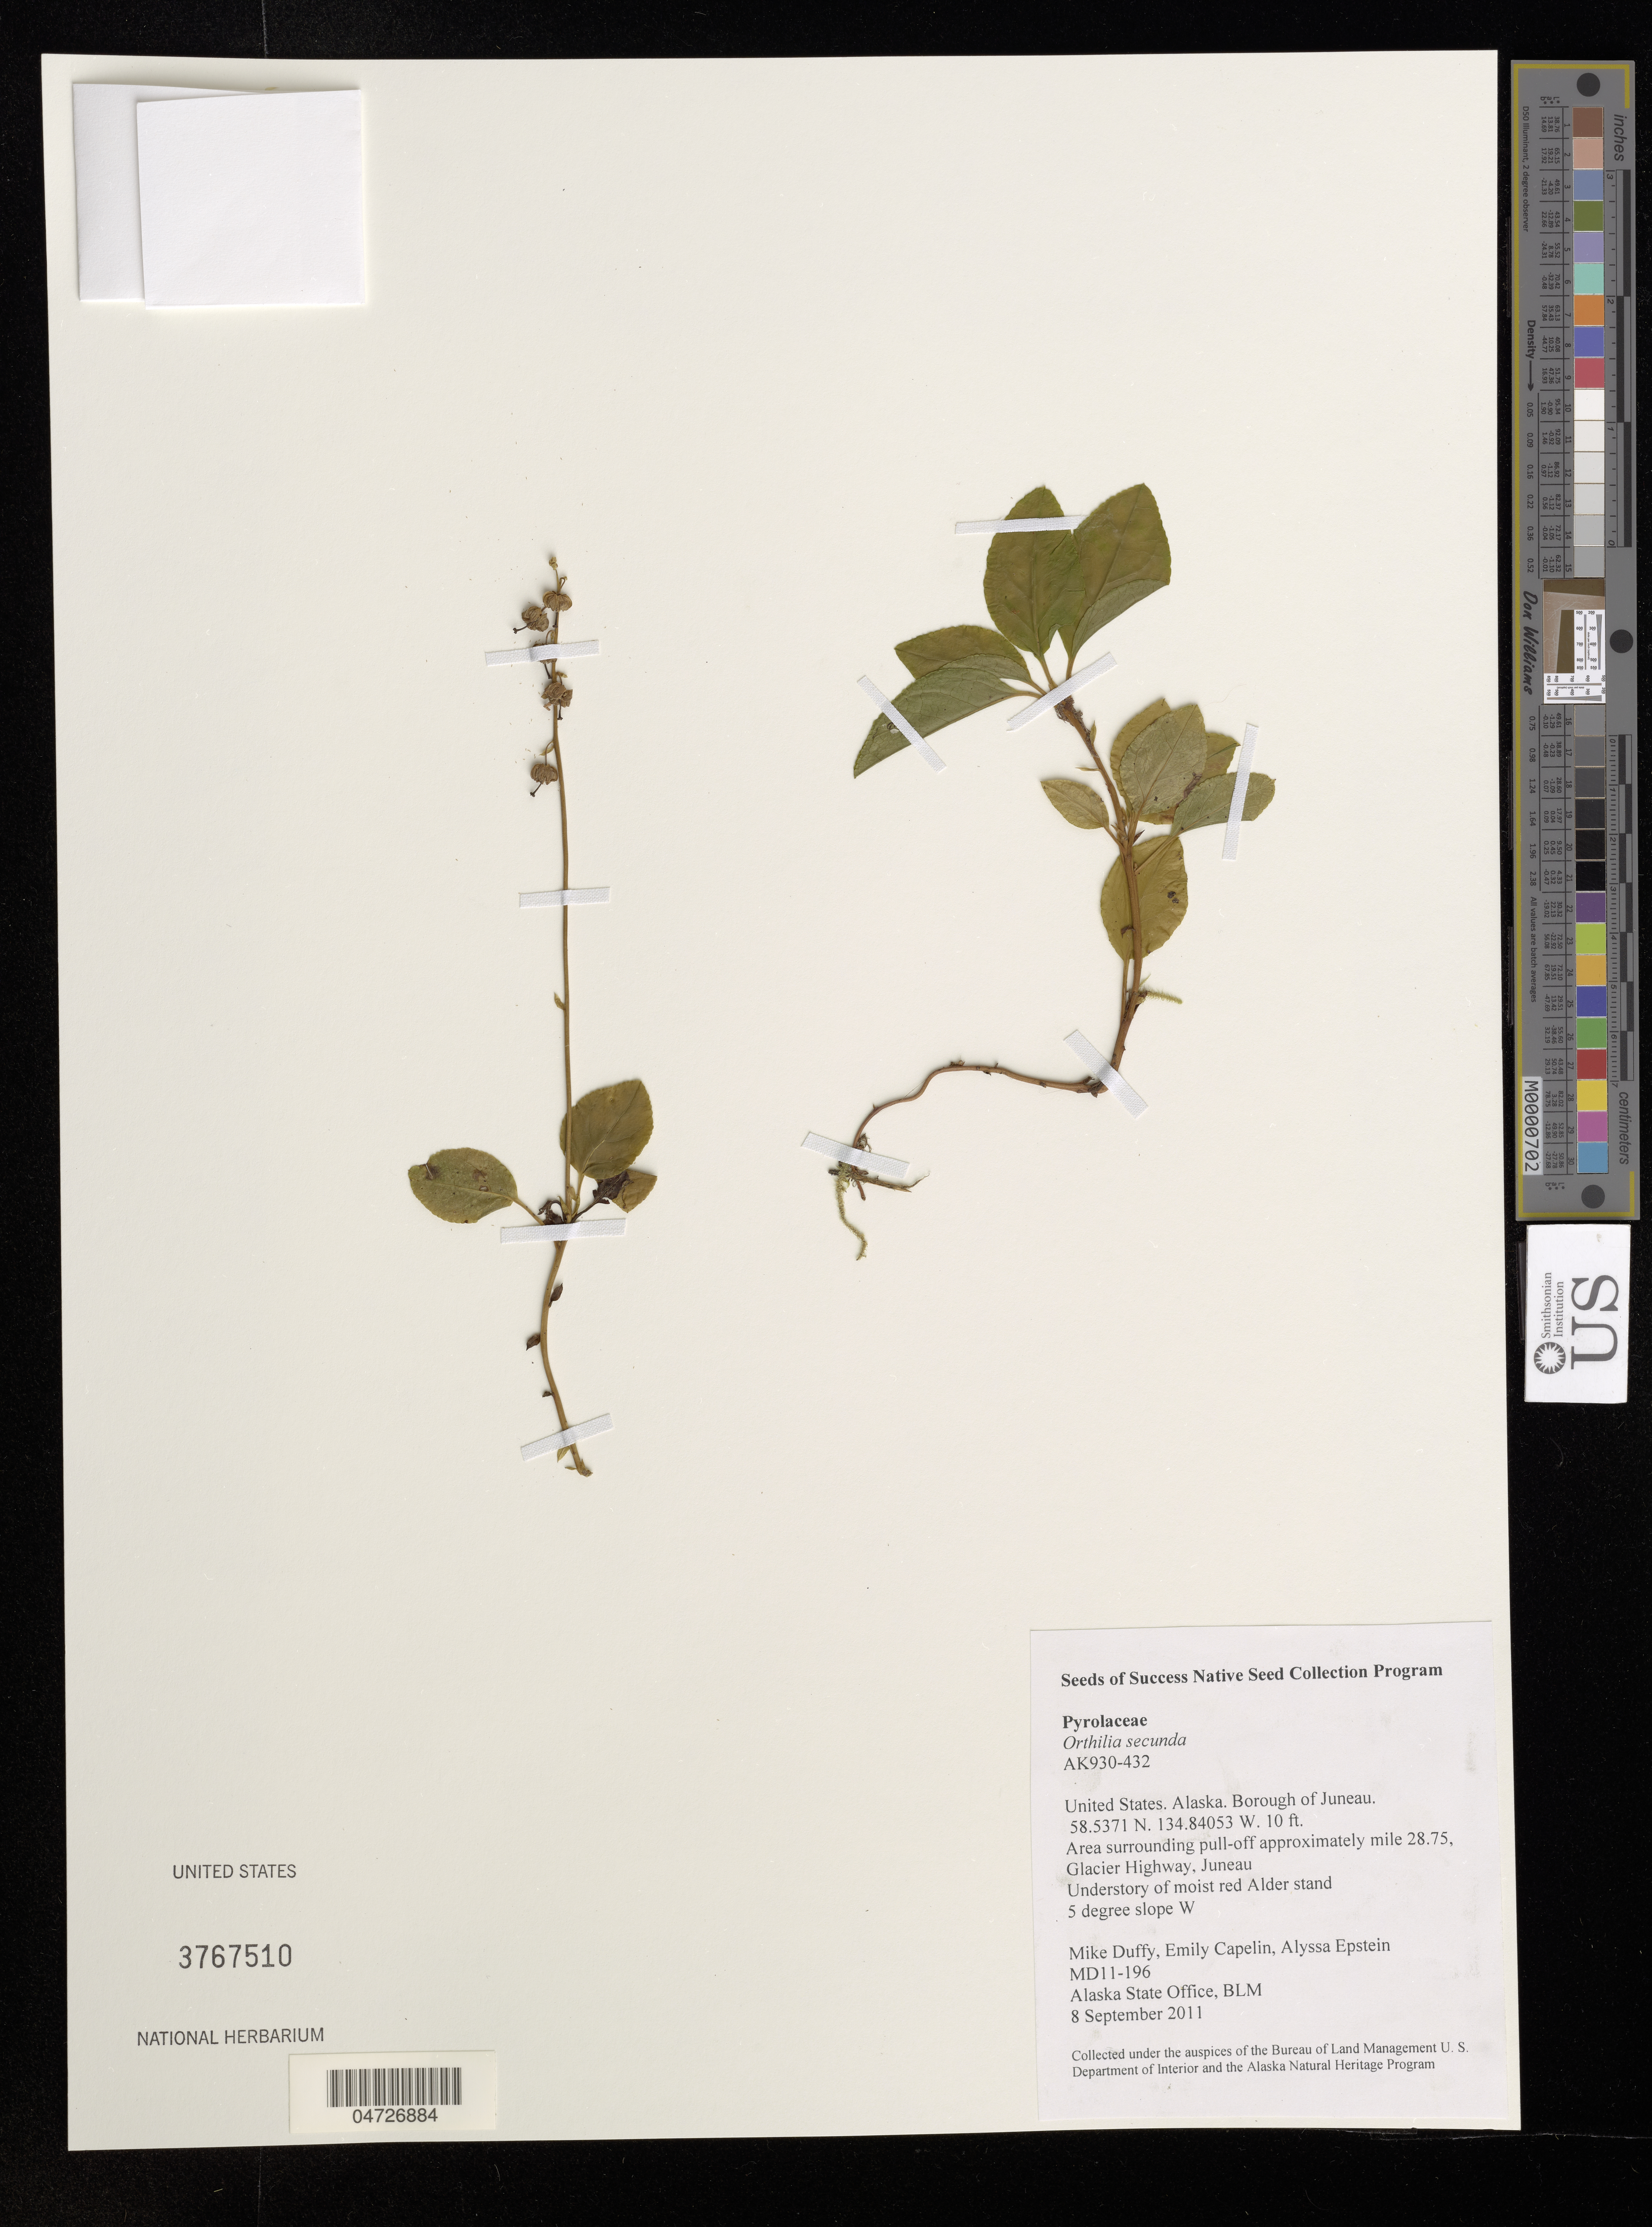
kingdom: Plantae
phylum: Tracheophyta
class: Magnoliopsida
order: Ericales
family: Ericaceae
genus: Orthilia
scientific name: Orthilia secunda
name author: (L.) House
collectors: M. Duffy, E. Capelin & A. Epstein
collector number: MD11-196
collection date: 2011-09-08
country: United States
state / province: Alaska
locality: Borough of Juneau. Area surrounding pull-off approximately mile 28.75, Glacier Highway, Juneau.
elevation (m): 3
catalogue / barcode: US 3767510